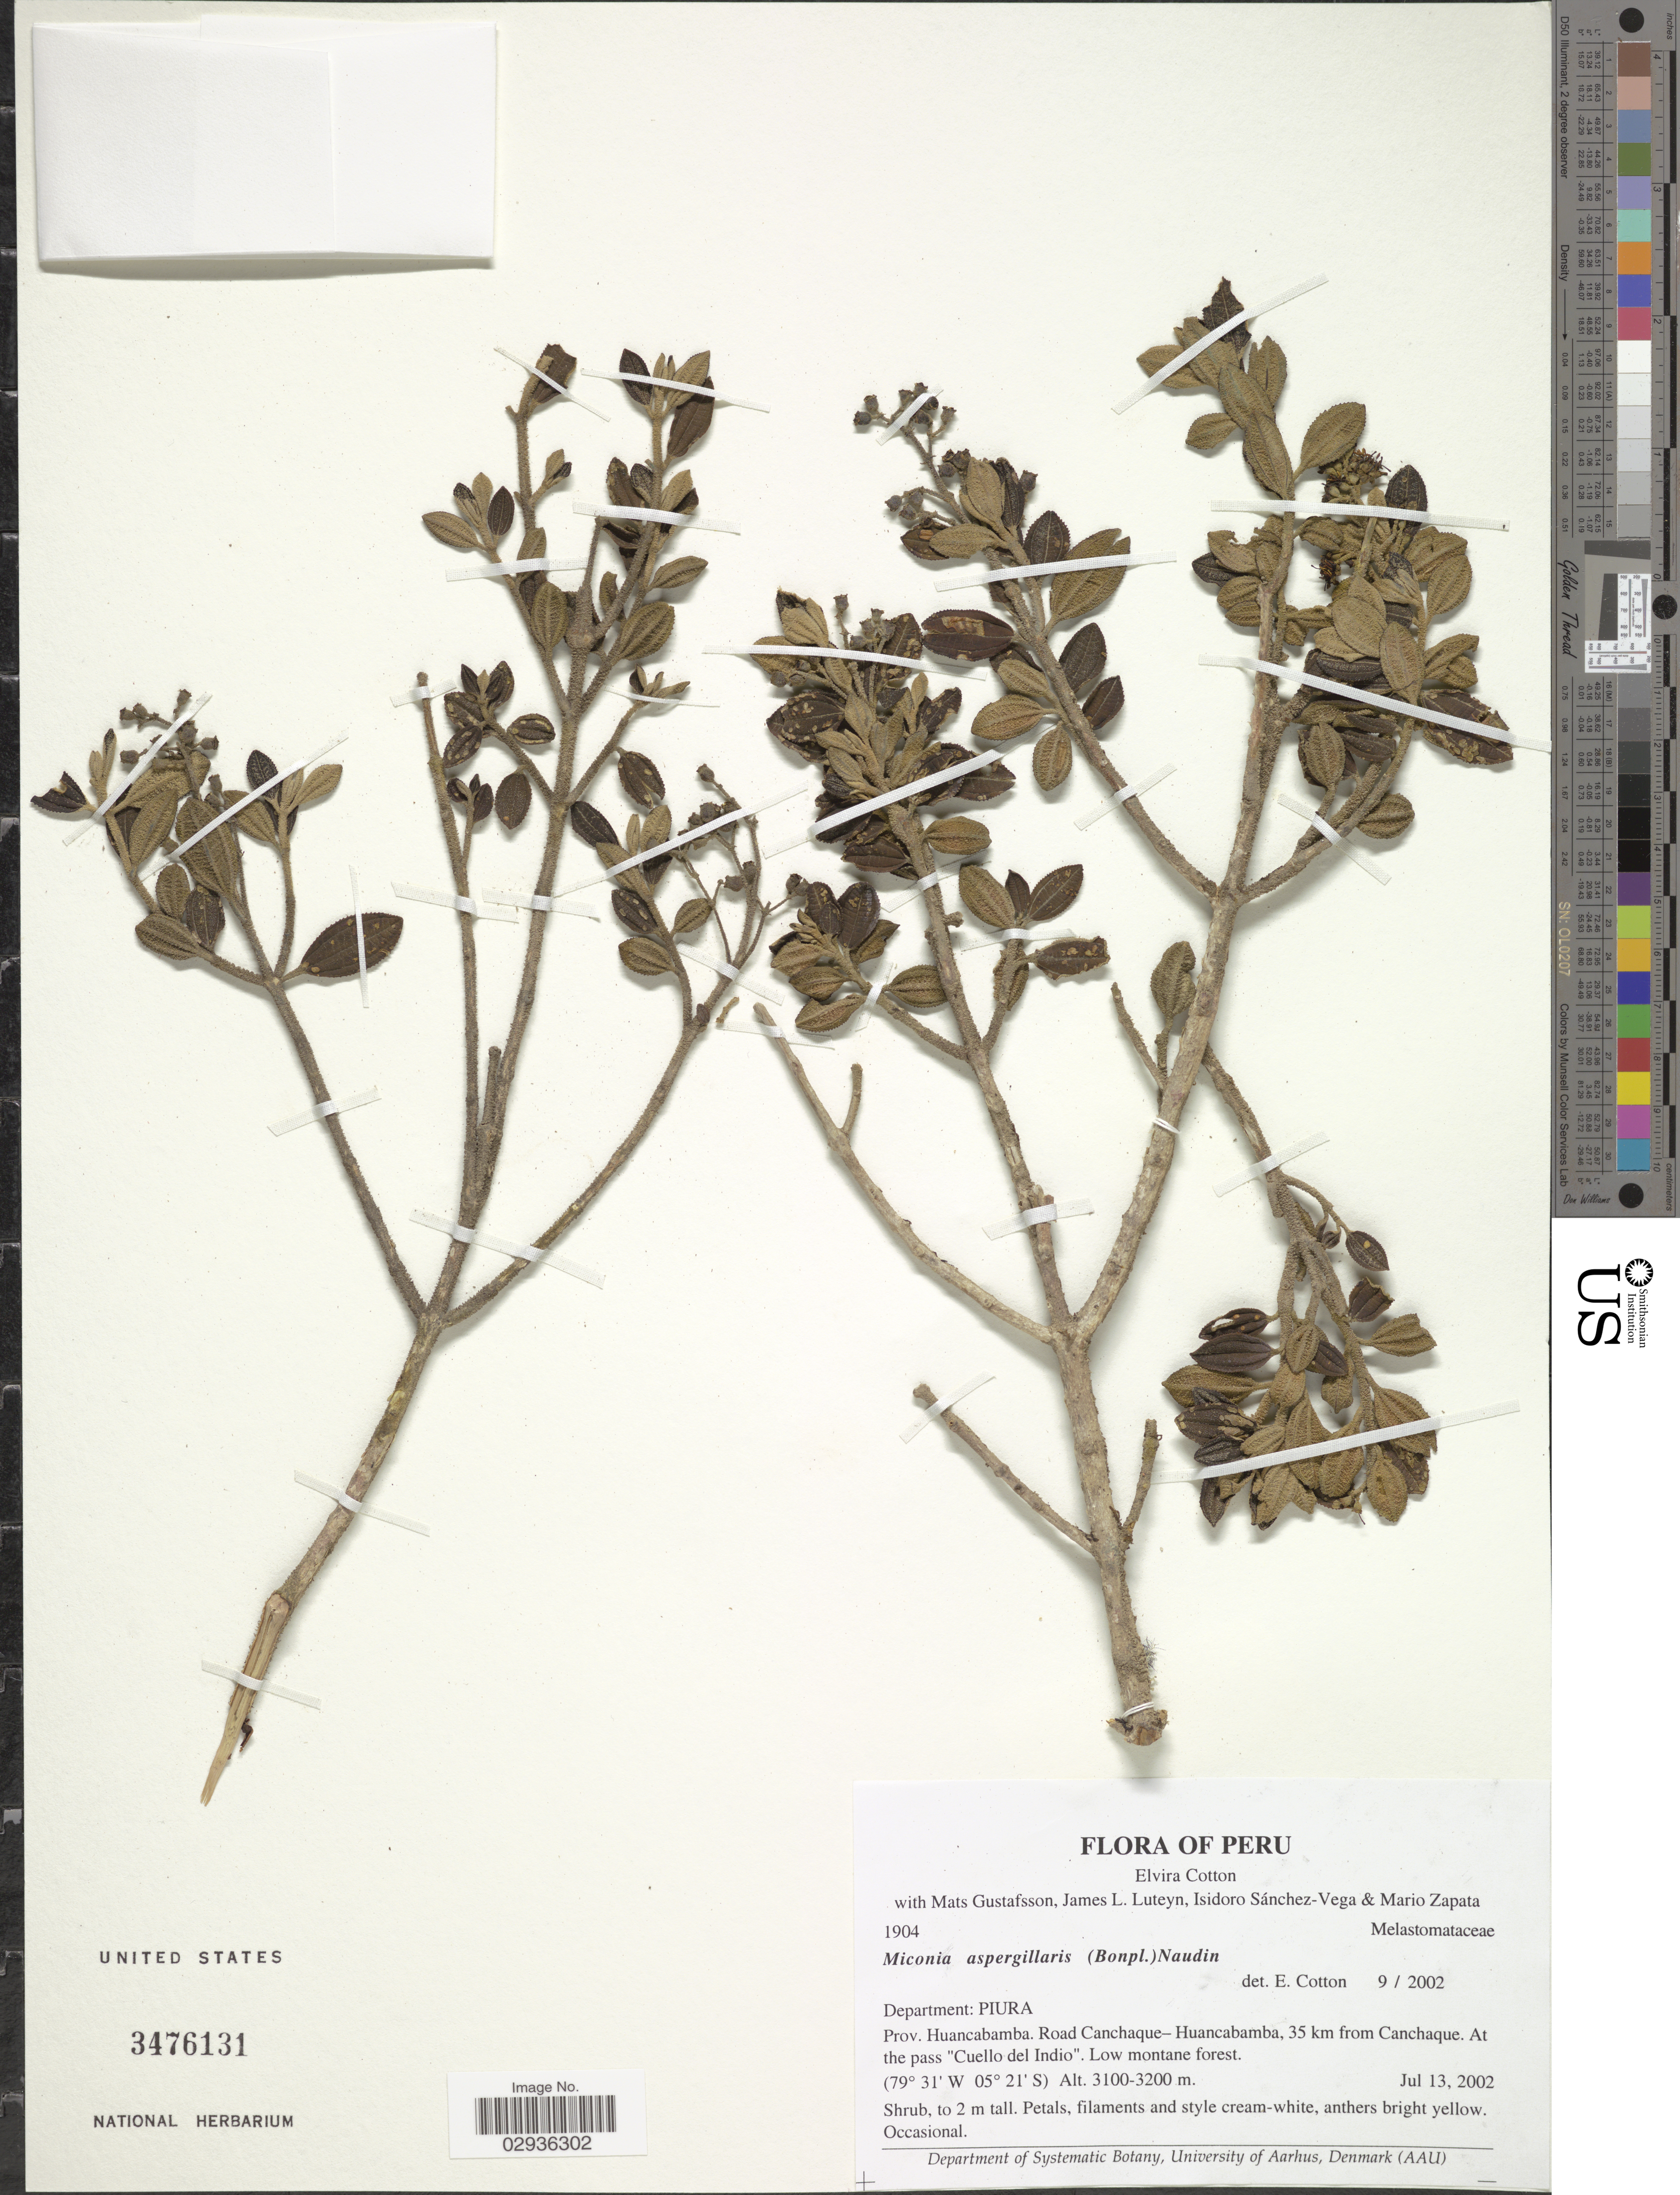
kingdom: Plantae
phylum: Tracheophyta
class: Magnoliopsida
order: Myrtales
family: Melastomataceae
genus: Miconia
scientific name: Miconia aspergillaris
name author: (Bonpl.) Naudin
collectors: E. Cotton, M. H. Gustafsson, J. Luteyn, I. Sánchez Vega & M. Zapata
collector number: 1904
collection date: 2002-07-13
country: Peru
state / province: Piura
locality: Department: Piura. Prov. Huancabamba. Road Canchaque- Huancabamba, 35 km from Canchaque. At the pass "Cuello del Indio".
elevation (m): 3100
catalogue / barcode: US 3476131